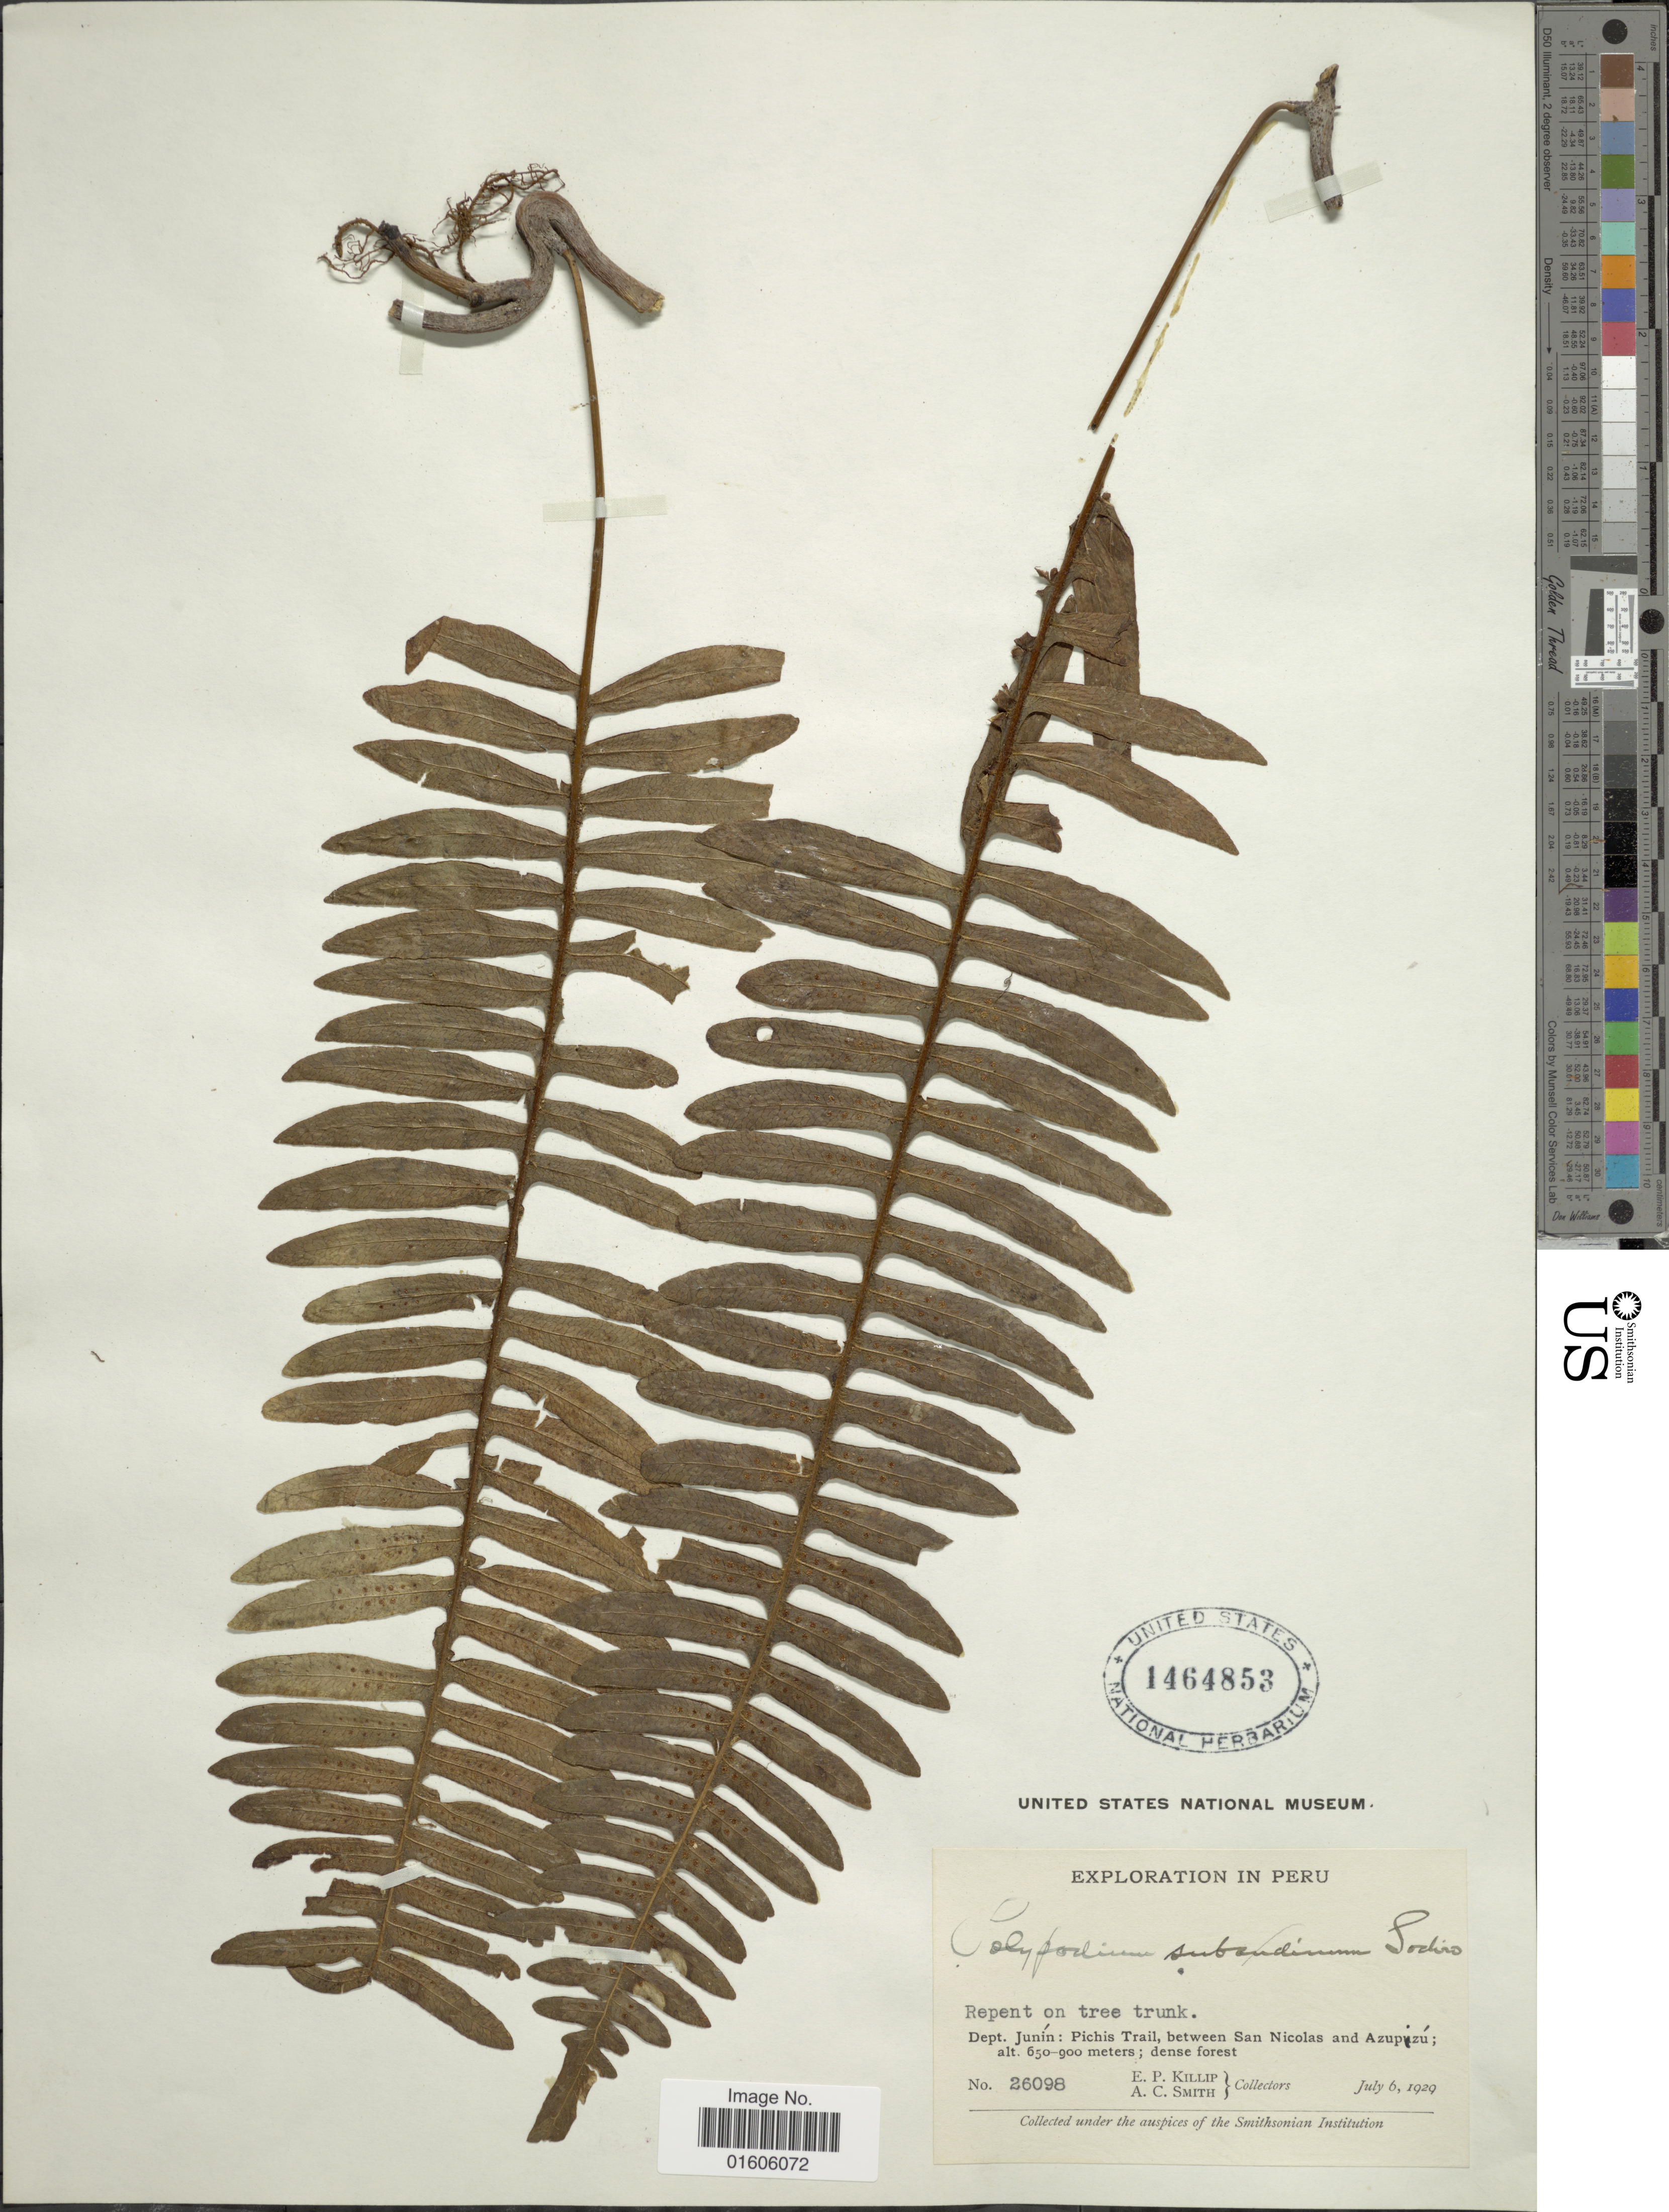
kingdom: Plantae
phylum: Tracheophyta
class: Polypodiopsida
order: Polypodiales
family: Polypodiaceae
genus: Serpocaulon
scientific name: Serpocaulon dasypleuron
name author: (Kunze) A.R. Sm.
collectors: E. P. Killip & A. C. Smith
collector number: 26098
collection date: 1929-07-06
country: Peru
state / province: Junín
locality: Dept. Junín: Pichis Trail, between San Nicolas and Azupizú.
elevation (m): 650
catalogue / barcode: US 1464853